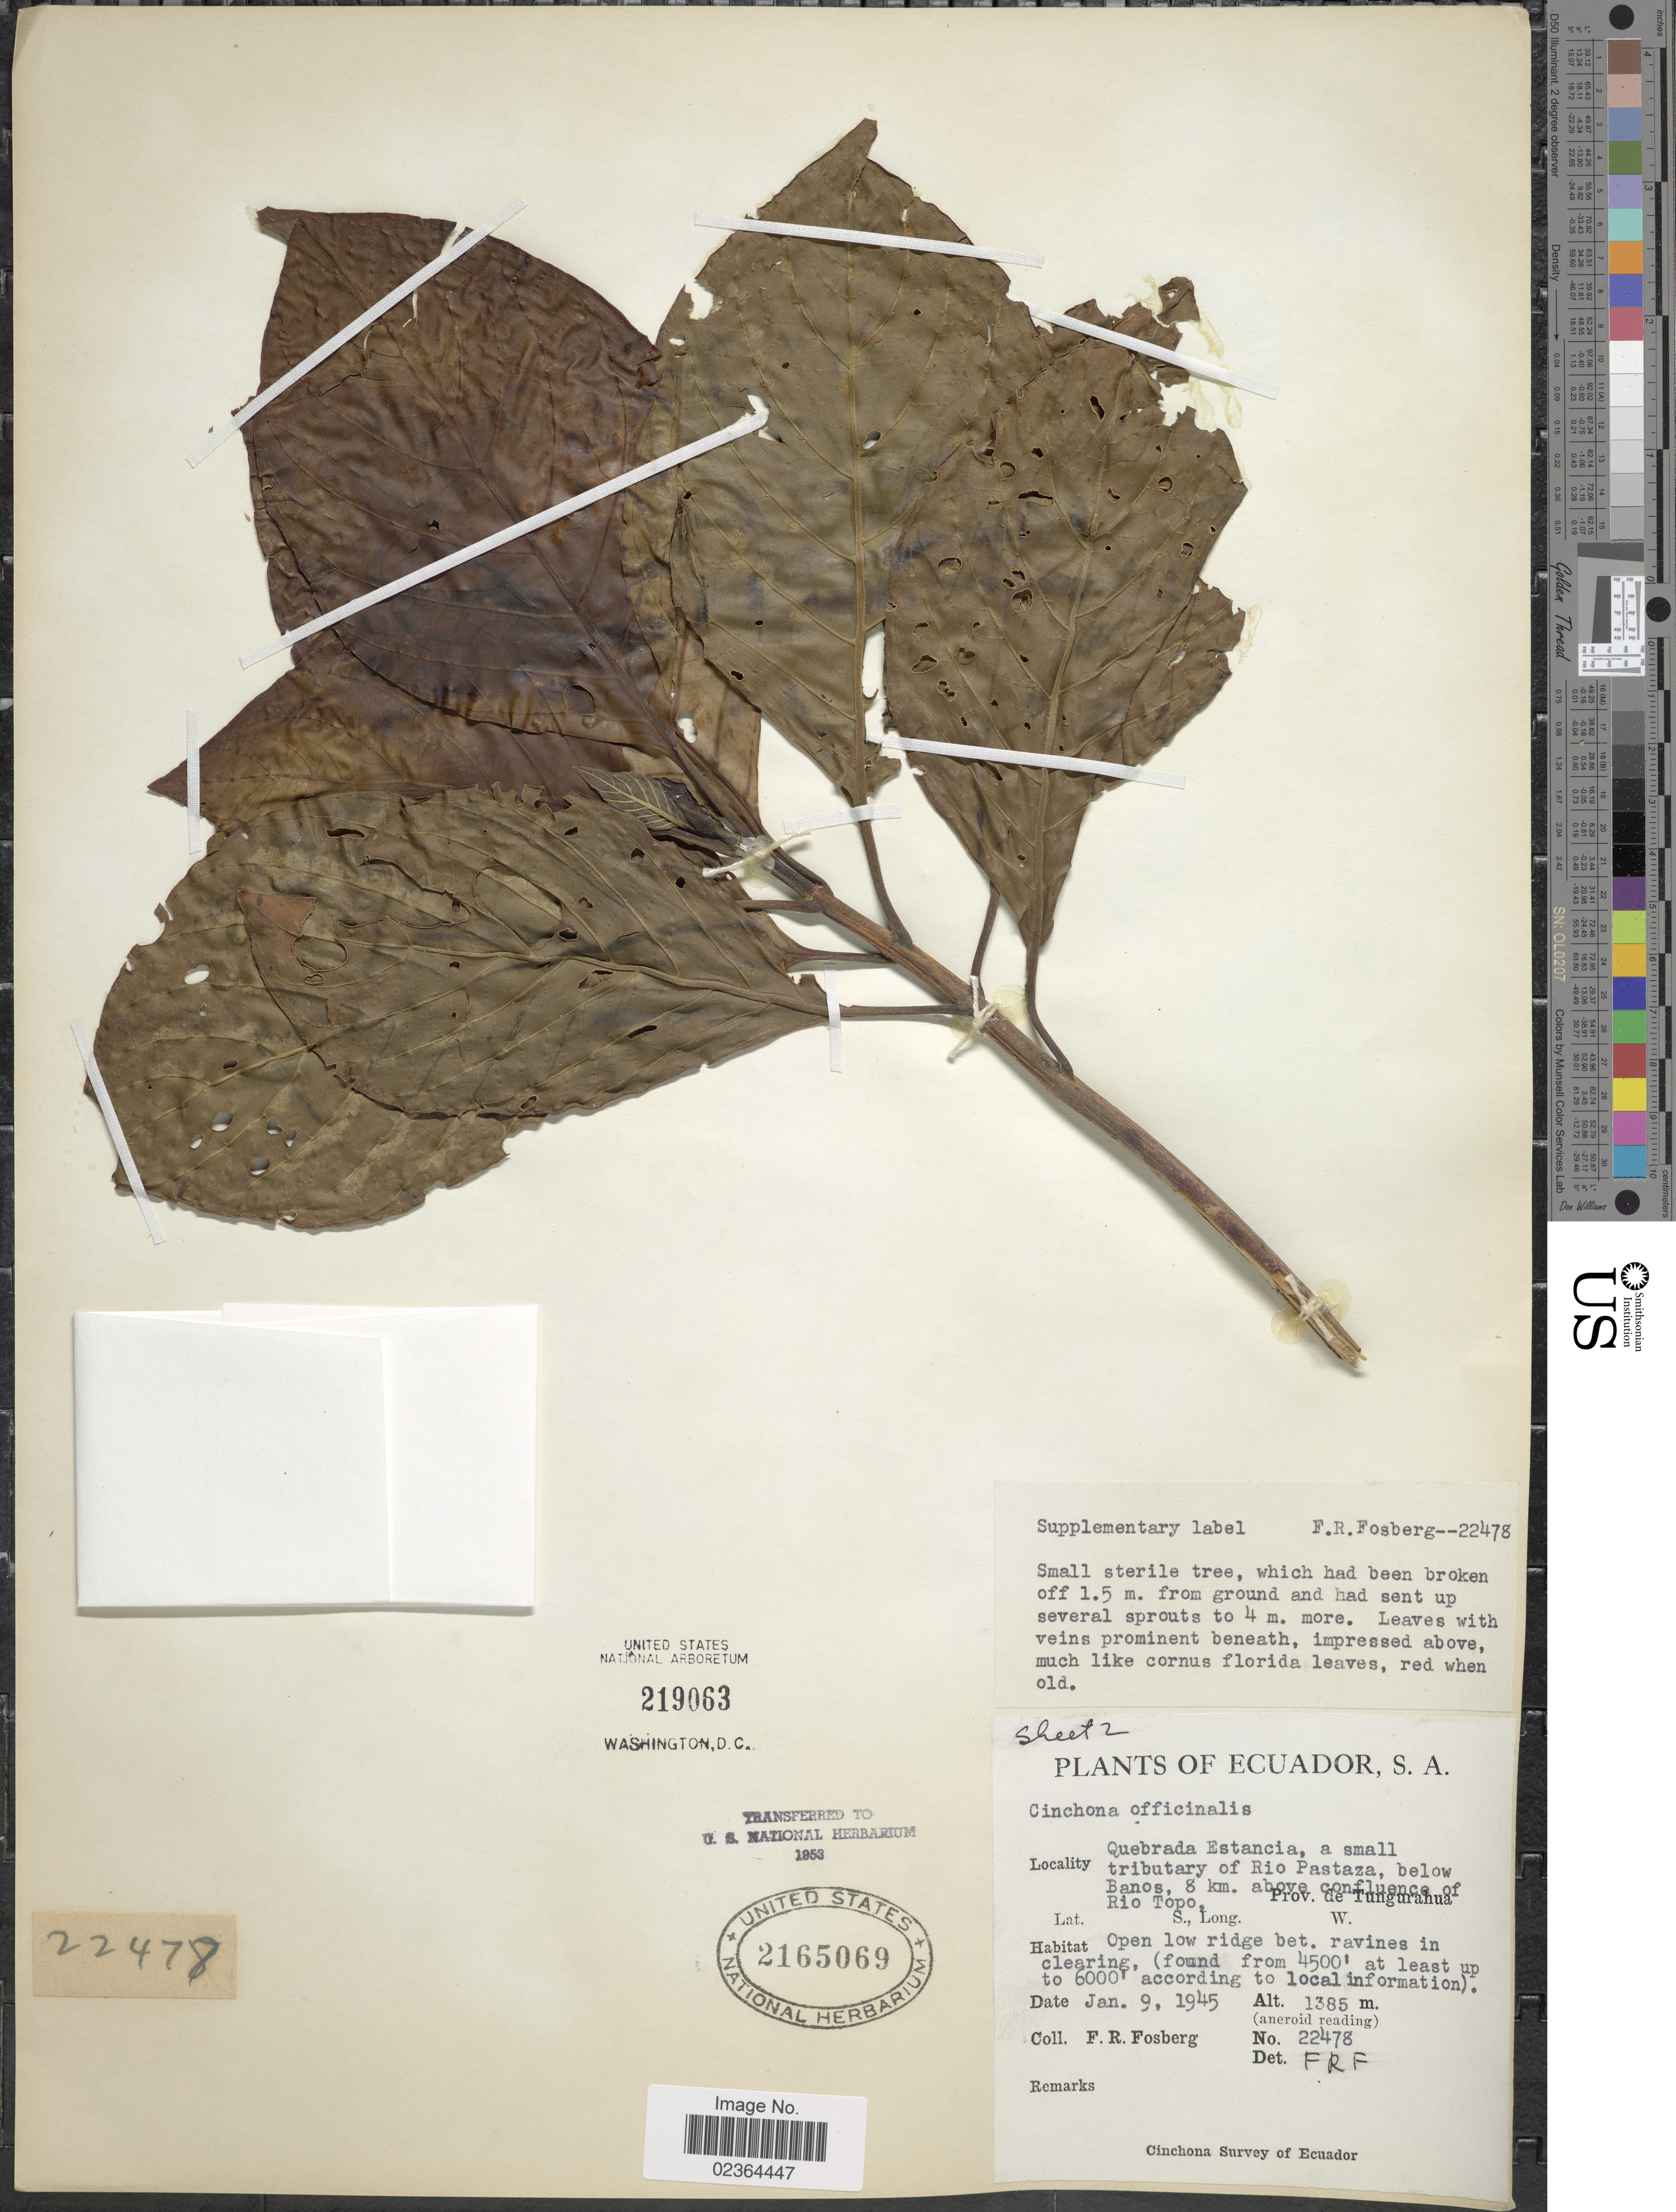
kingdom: Plantae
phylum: Tracheophyta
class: Magnoliopsida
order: Gentianales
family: Rubiaceae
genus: Cinchona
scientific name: Cinchona officinalis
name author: L.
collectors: F. R. Fosberg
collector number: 22478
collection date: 1945-01-09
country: Ecuador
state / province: Tungurahua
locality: Quebrada Estancia, a small tributary of Rio Pastaza, below Banos, 8 km. above confluence of Rio Topo, Prov. de Tungurahua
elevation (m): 1385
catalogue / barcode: US 2165069